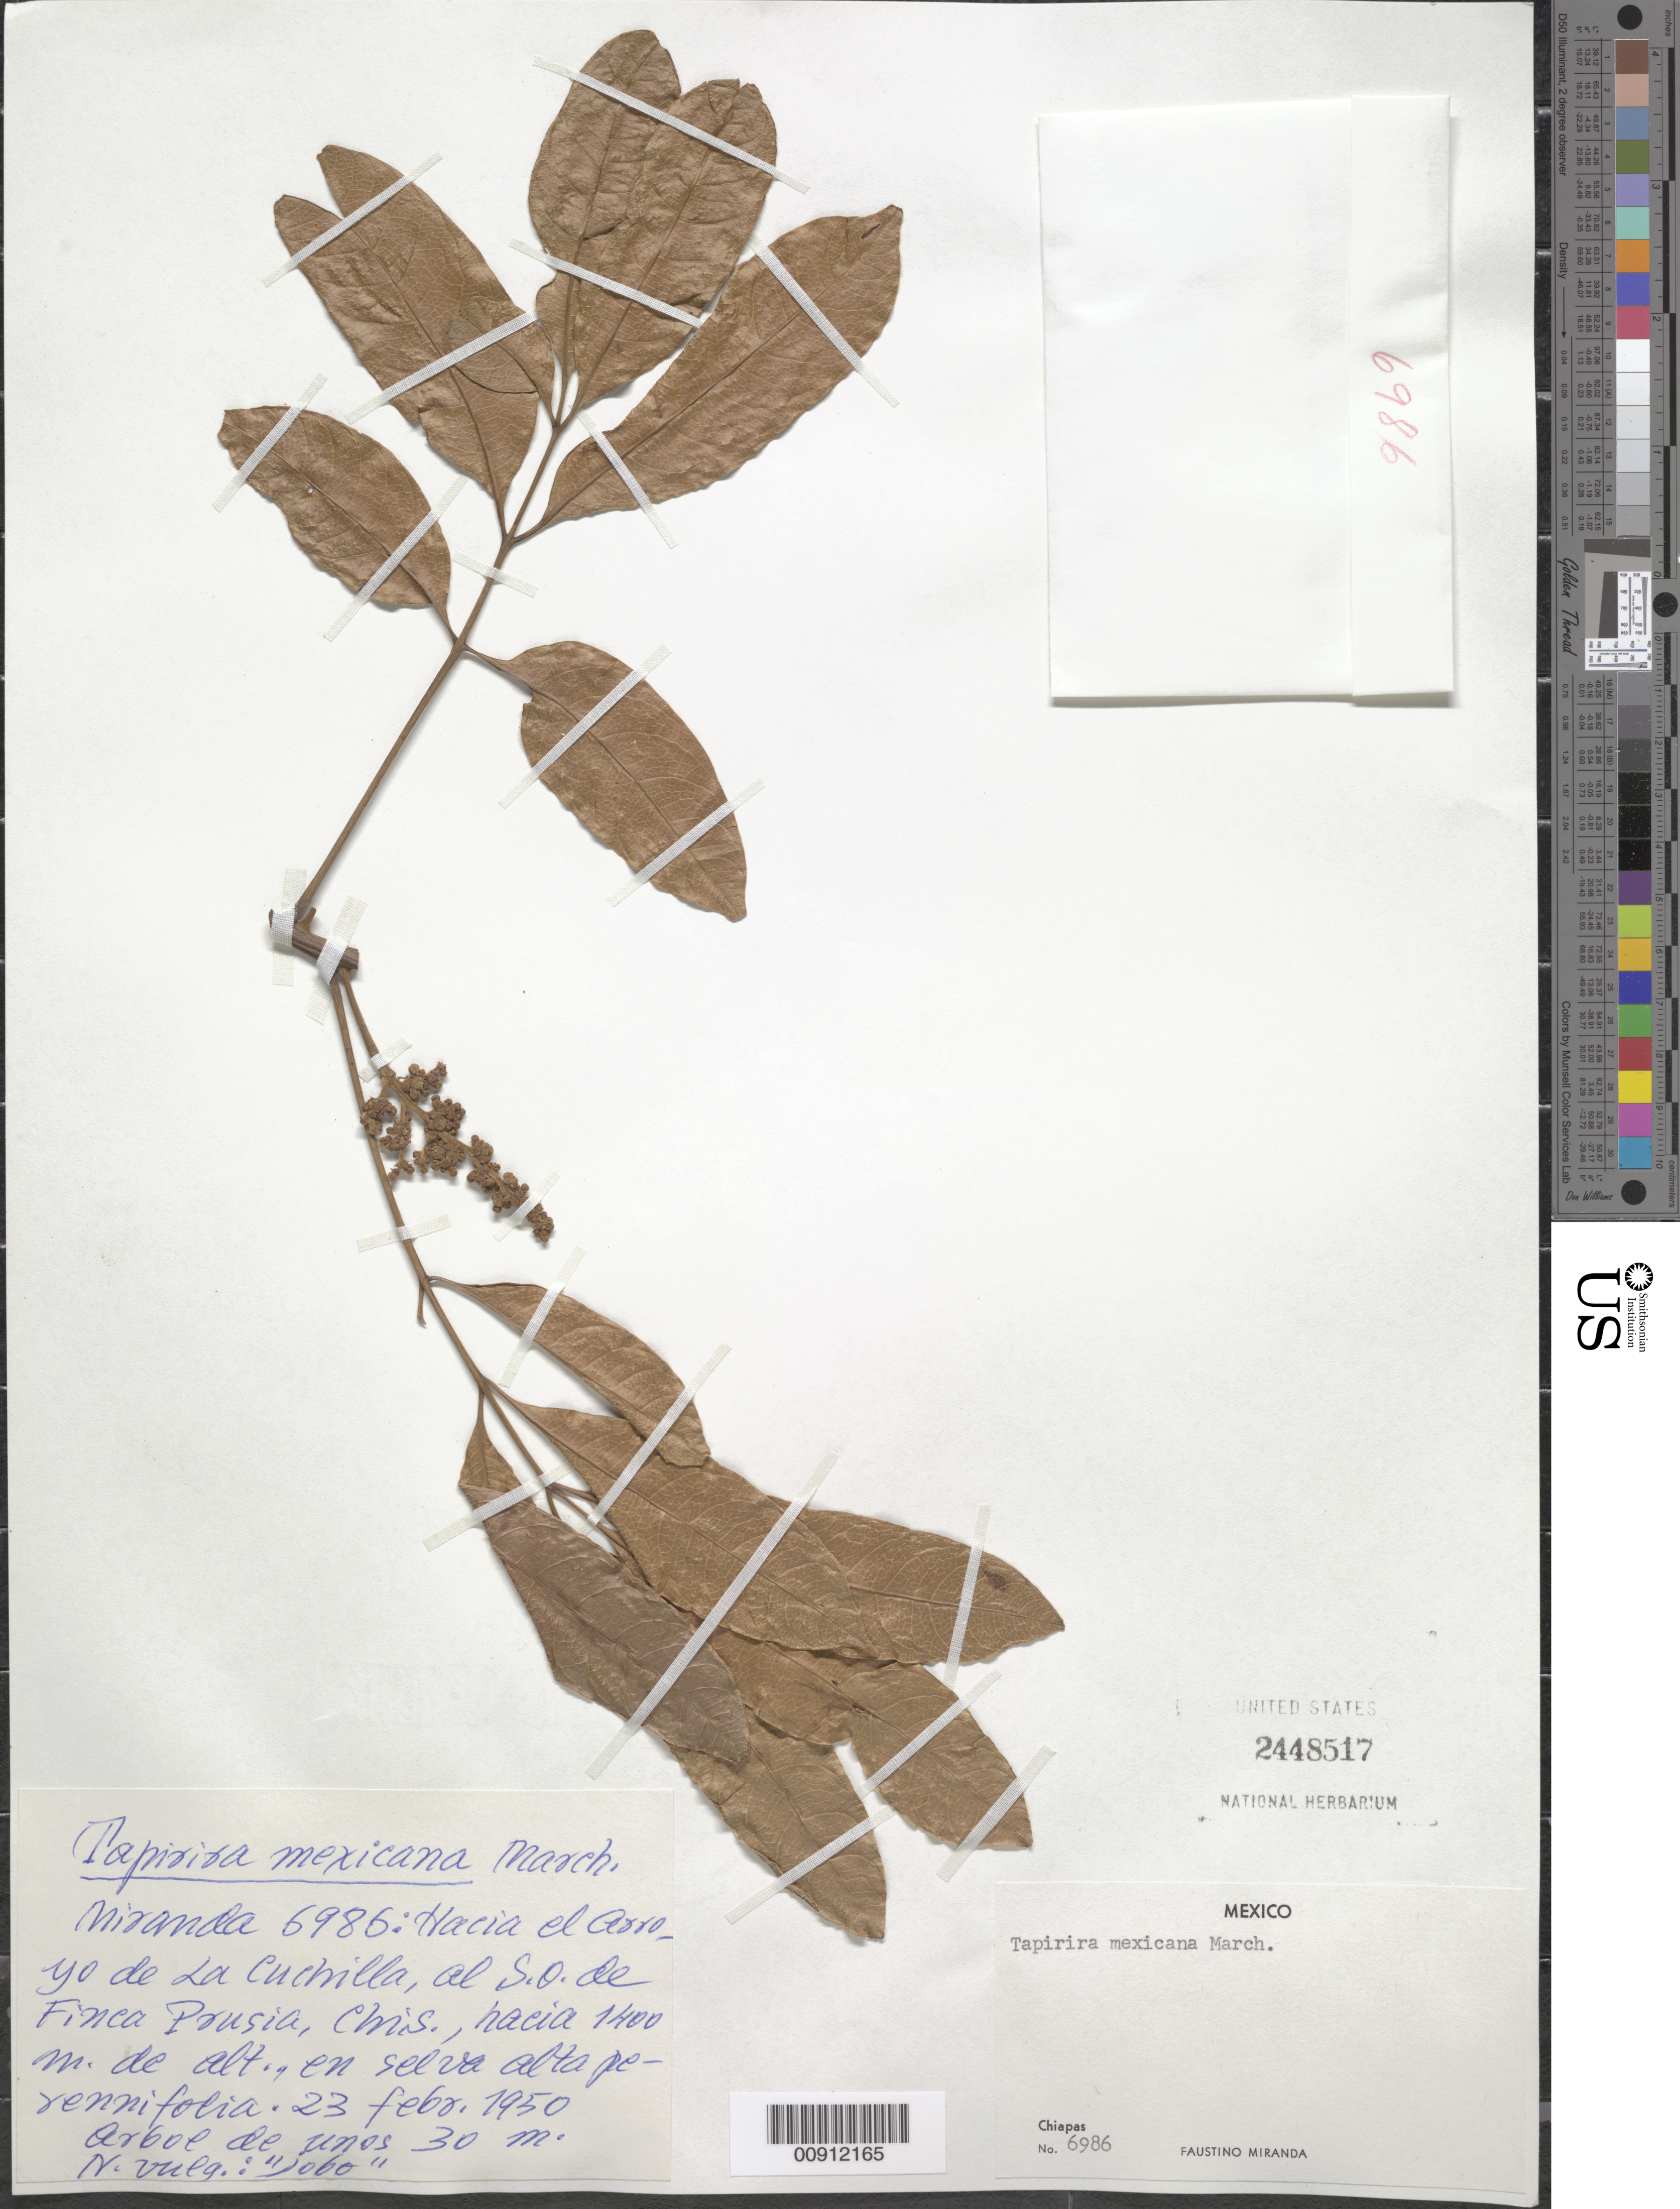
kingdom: Plantae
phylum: Tracheophyta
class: Magnoliopsida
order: Sapindales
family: Anacardiaceae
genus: Tapirira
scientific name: Tapirira mexicana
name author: Marchand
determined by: Mitchell, John D.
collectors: Miranda G., F.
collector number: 6986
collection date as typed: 23 Feb 1950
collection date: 1950-02-23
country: Mexico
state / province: Chiapas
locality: Hacia el Arroyo de la Cuchilla, al S.O. de Finca Prusia, Chiapas.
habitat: En selva alta perennifolia.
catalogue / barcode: US 2448517